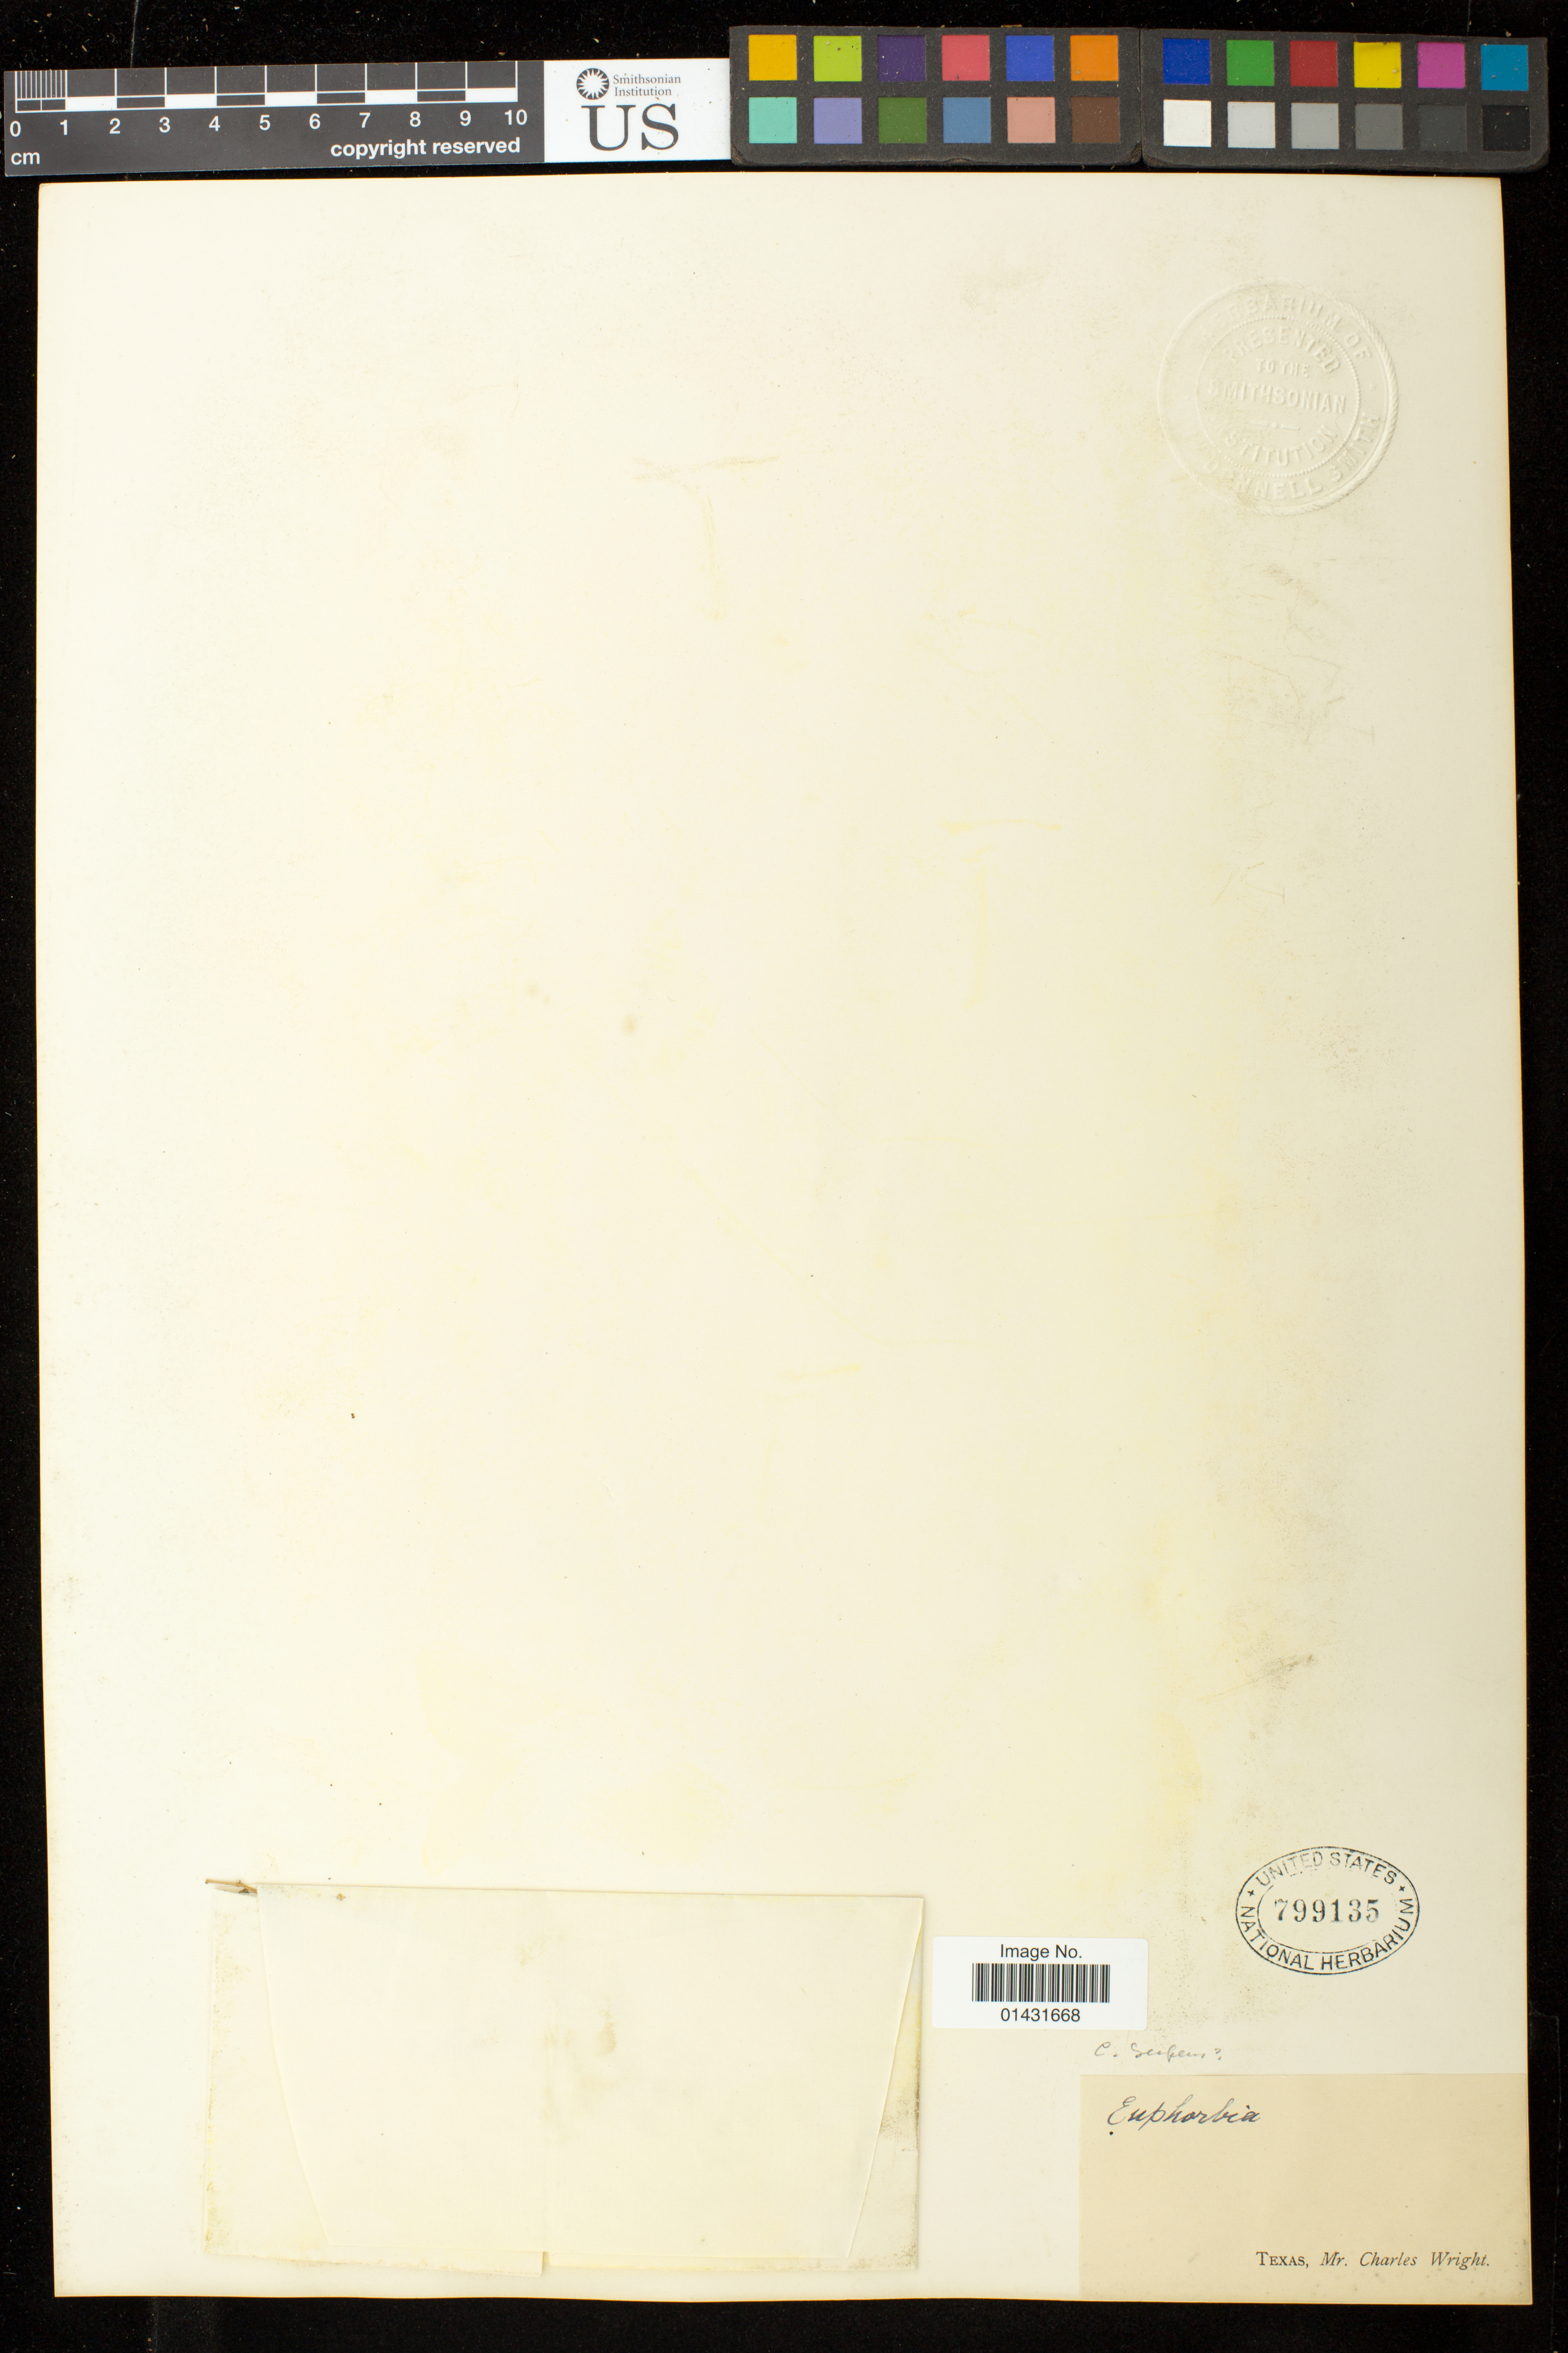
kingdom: Plantae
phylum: Tracheophyta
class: Magnoliopsida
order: Malpighiales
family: Euphorbiaceae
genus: Euphorbia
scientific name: Euphorbia glyptosperma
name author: Engelm.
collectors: C. Wright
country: United States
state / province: Texas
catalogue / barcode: US 799135